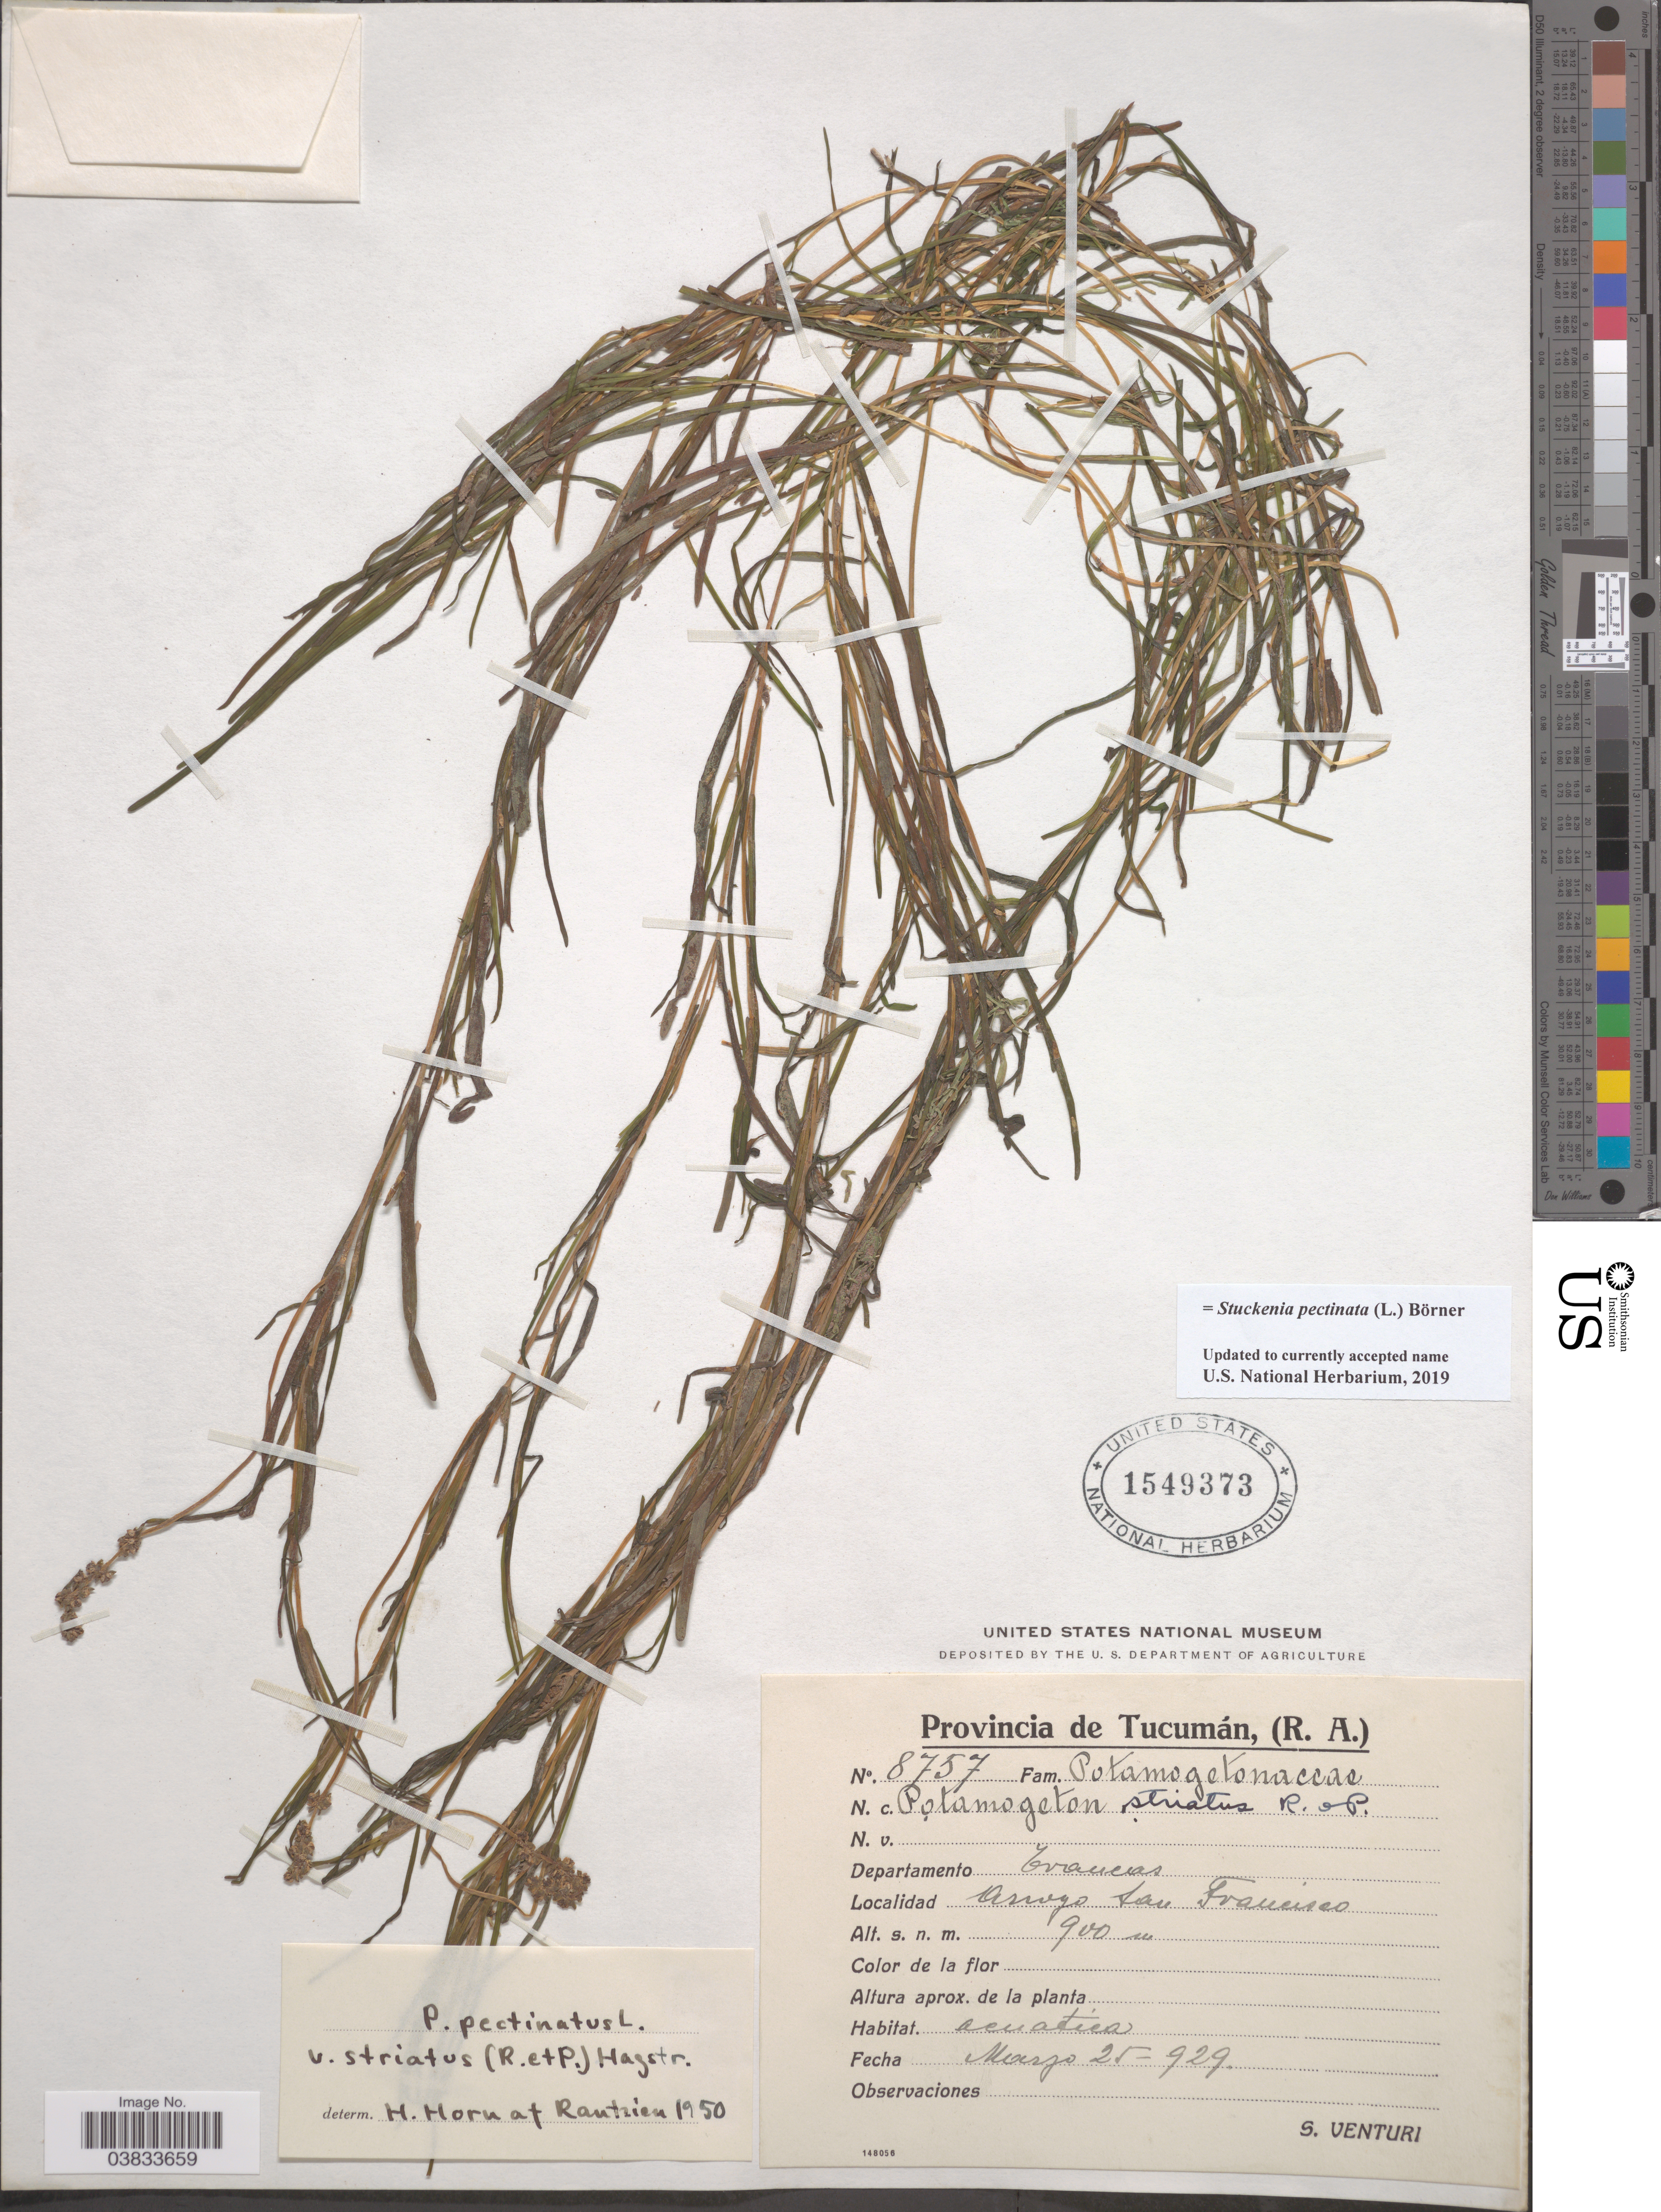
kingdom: Plantae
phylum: Tracheophyta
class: Liliopsida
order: Alismatales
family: Potamogetonaceae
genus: Stuckenia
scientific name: Stuckenia pectinata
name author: (L.) Börner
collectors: S. Venturi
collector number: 8757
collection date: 1929-03-25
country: Argentina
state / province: Tucuman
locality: Departamento Trancas. Arroyo San Francisco.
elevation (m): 900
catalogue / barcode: US 1549373